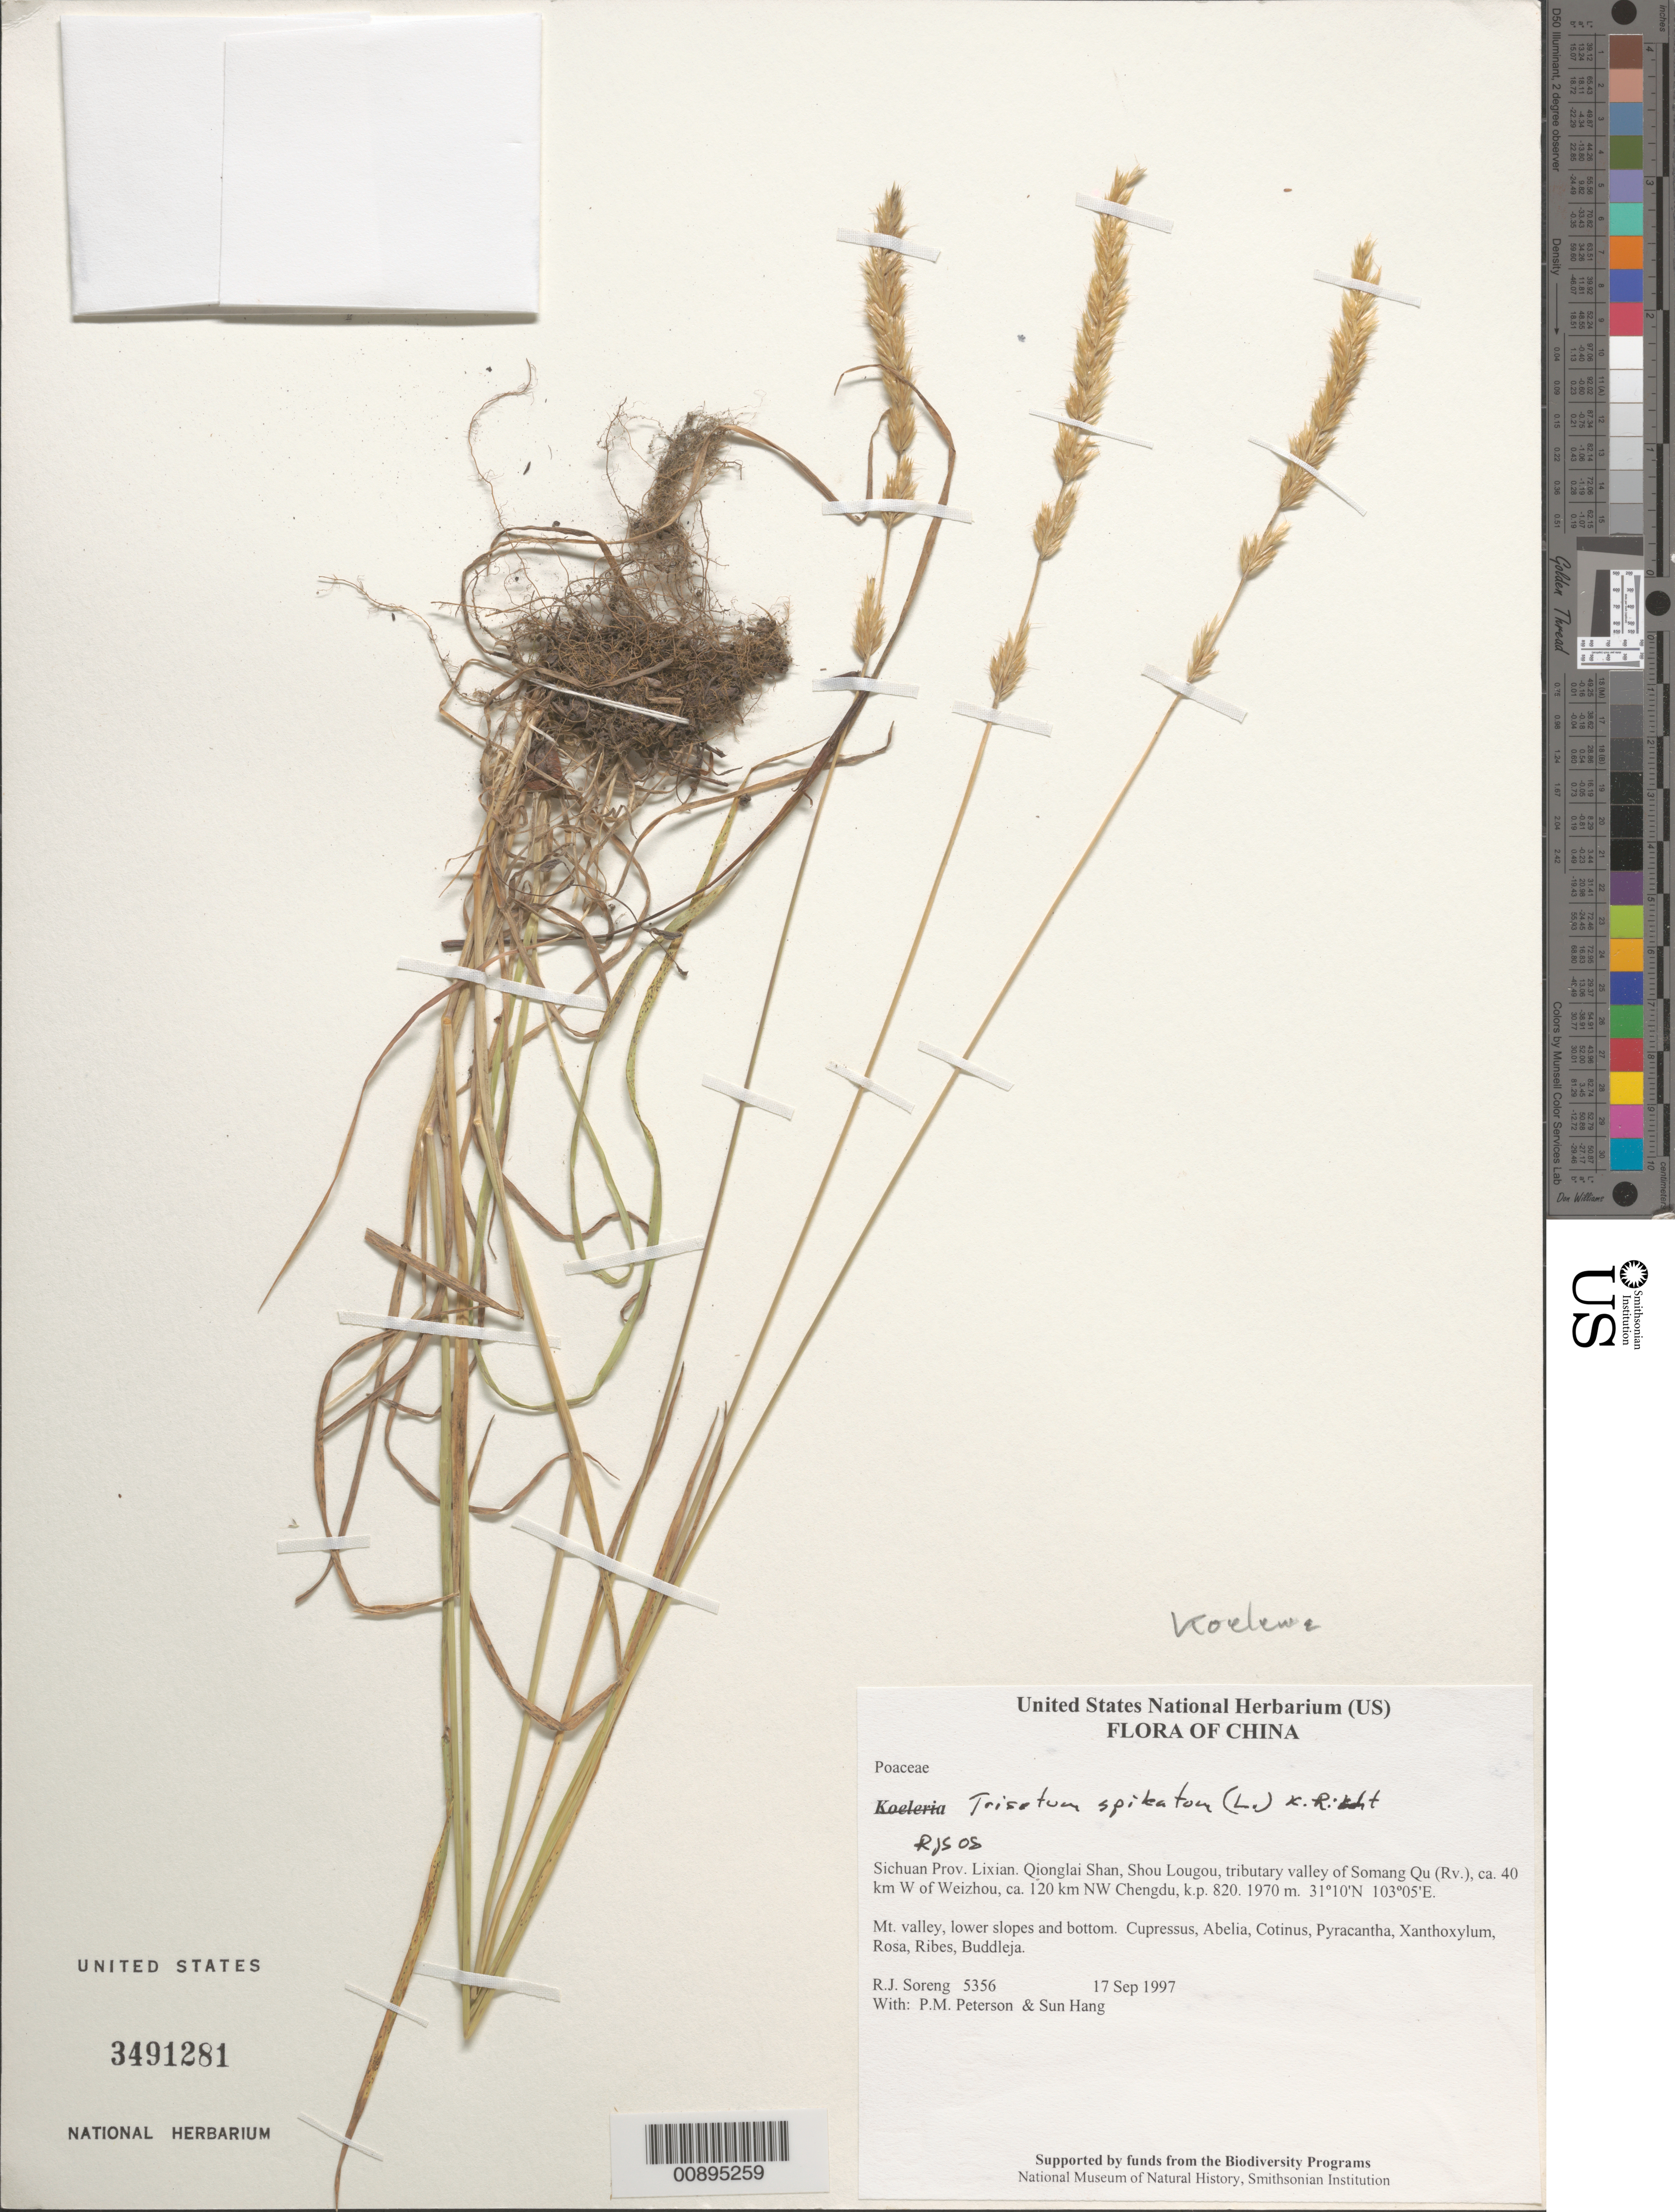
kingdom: Plantae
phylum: Tracheophyta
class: Liliopsida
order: Poales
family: Poaceae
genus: Koeleria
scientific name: Koeleria spicata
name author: (L.) Barberá et al.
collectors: R. J. Soreng, P. M. Peterson & Sun Hang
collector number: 5356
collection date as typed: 17 Sep 1997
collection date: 1997-09-17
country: China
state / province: Sichuan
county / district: Lixian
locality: Qionglai Shan, Shou Lougou, tributary valley of Somang Qu (Rv.), ca. 40 km W of Weizhou, ca. 120 km NW Chengdu, k.p. 820.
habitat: Mt. valley, lower slopes and bottom. Cupressus, Abelia, Cotinus, Pyracantha, Xanthoxylum, Rosa, Ribes, Buddleja.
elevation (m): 1970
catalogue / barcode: US 3491281